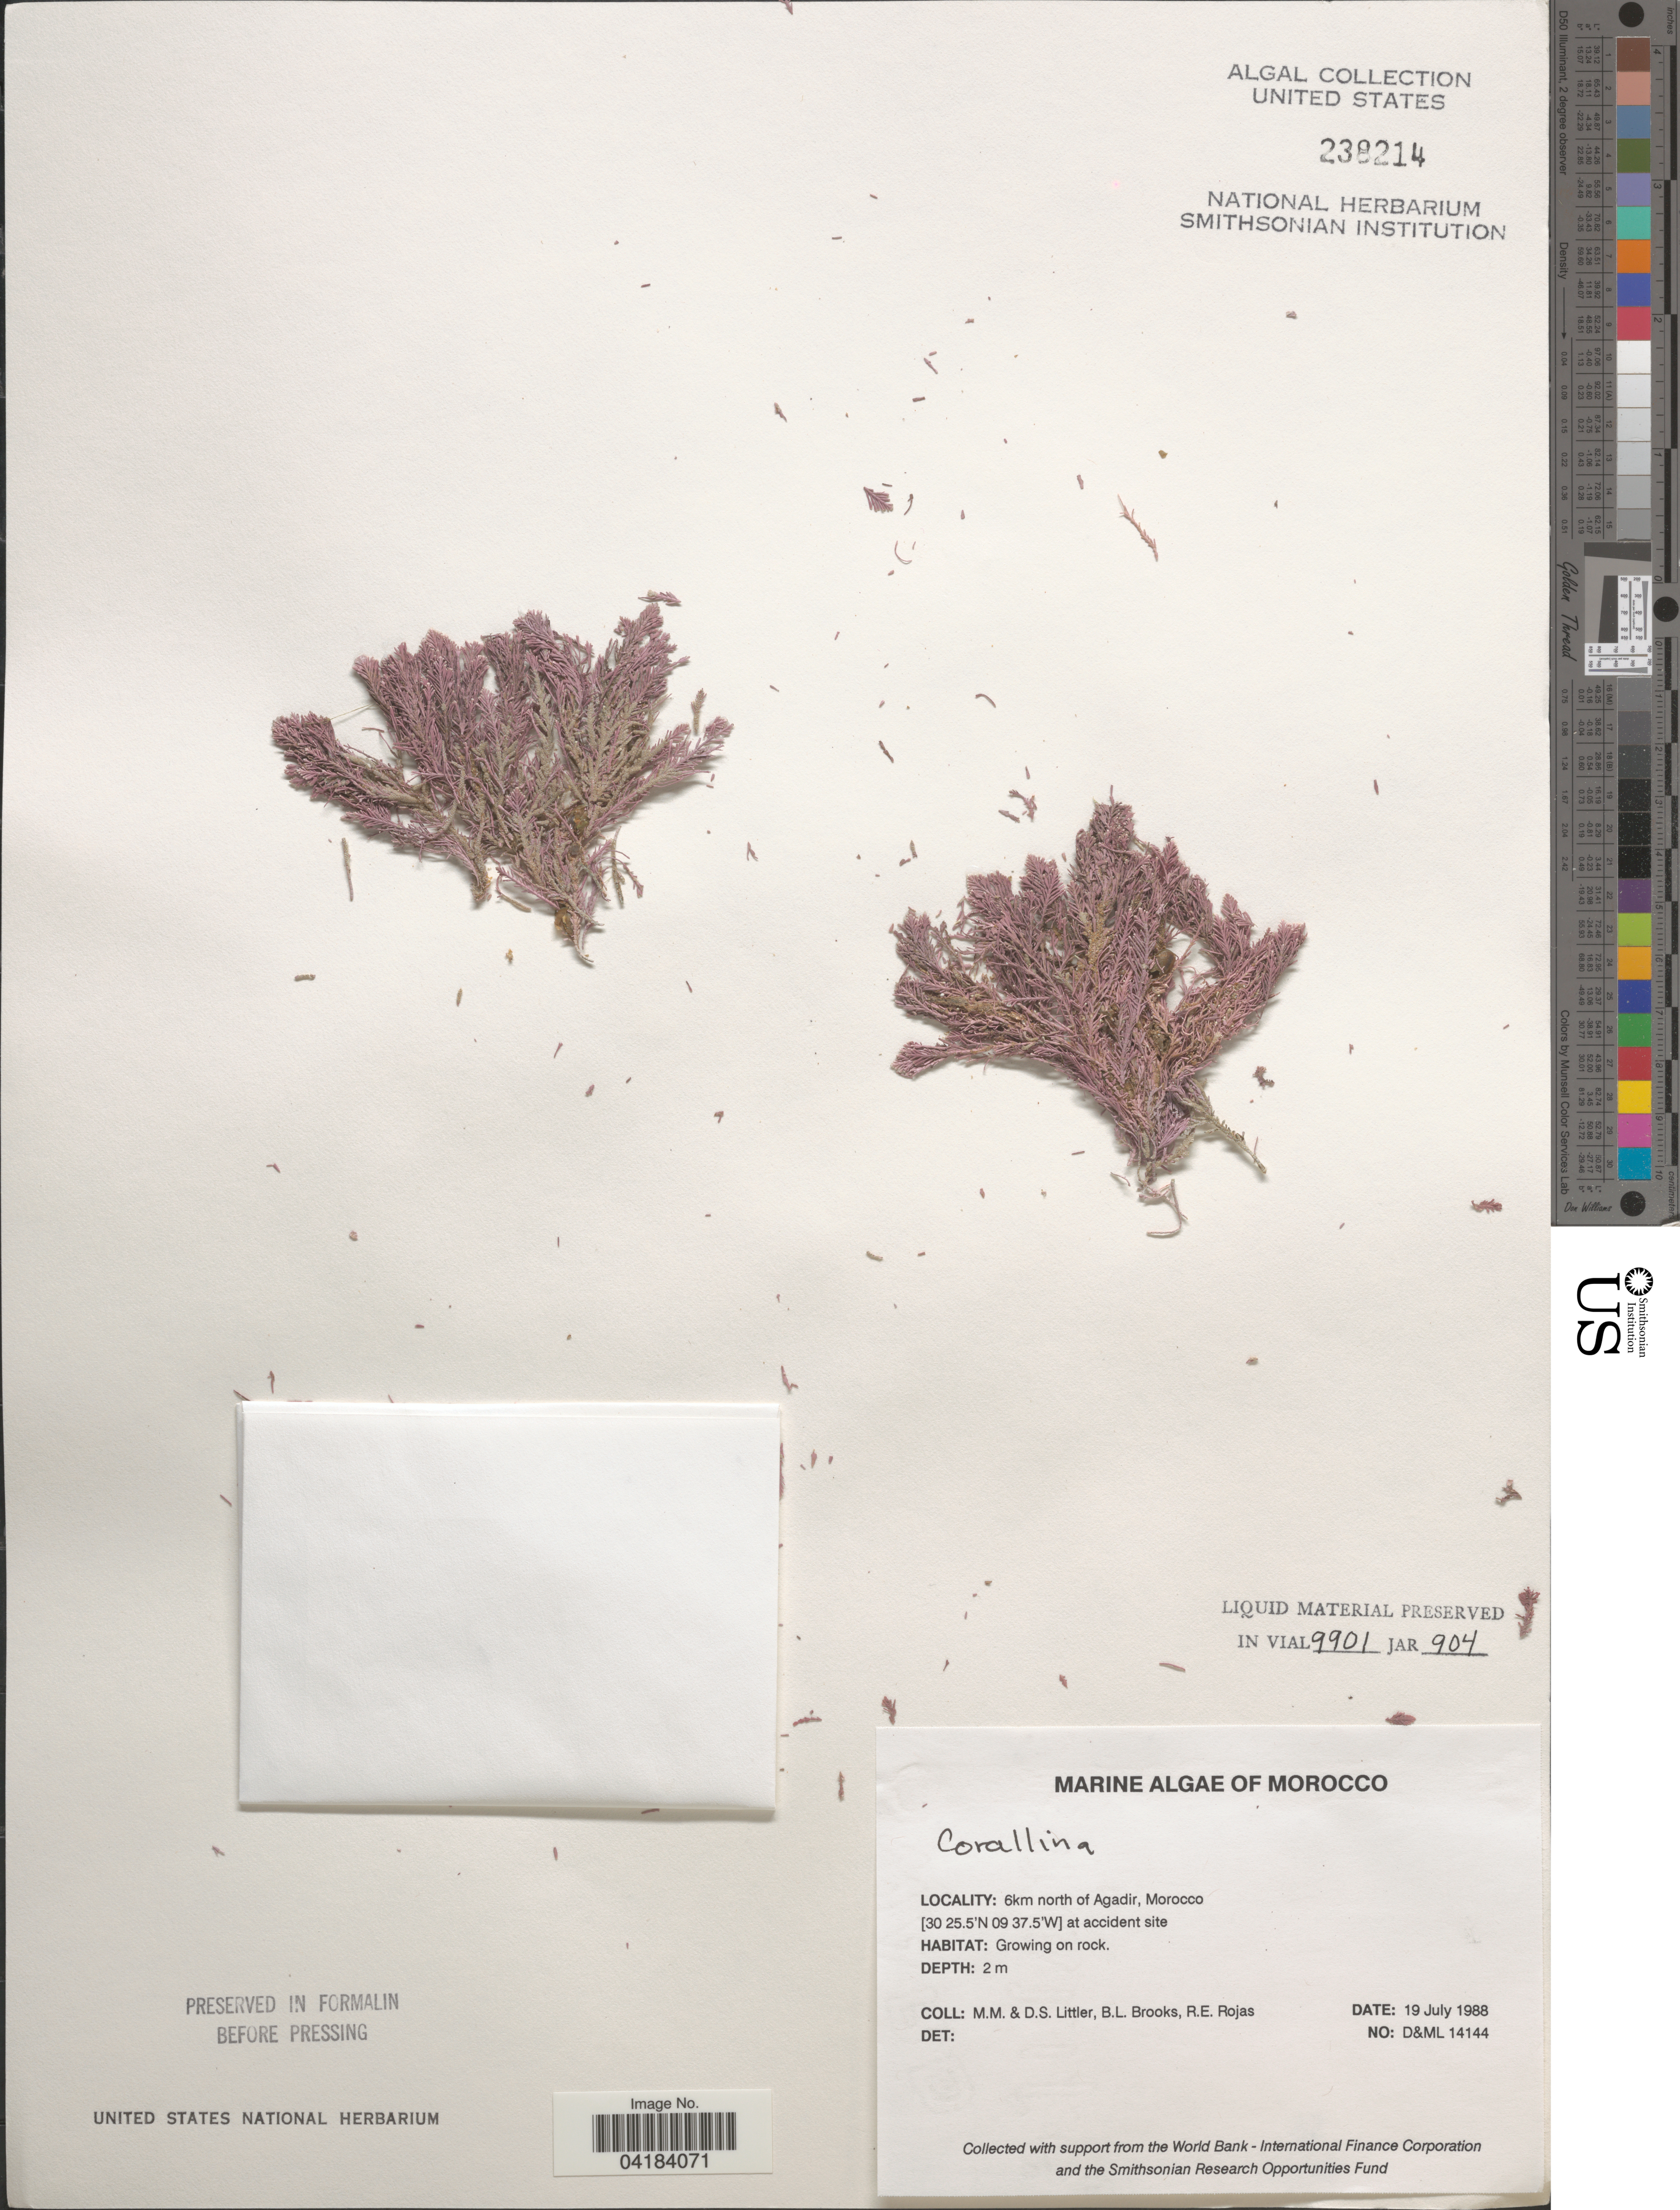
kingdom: Plantae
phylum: Rhodophyta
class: Florideophyceae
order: Corallinales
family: Corallinaceae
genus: Corallina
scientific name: Corallina sp.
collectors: D. S. Littler, B. Brooks & R. Rojas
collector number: D&ML14144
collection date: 1988-07-19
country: Morocco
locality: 6km north of Agadir. At accident site.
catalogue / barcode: US 238214